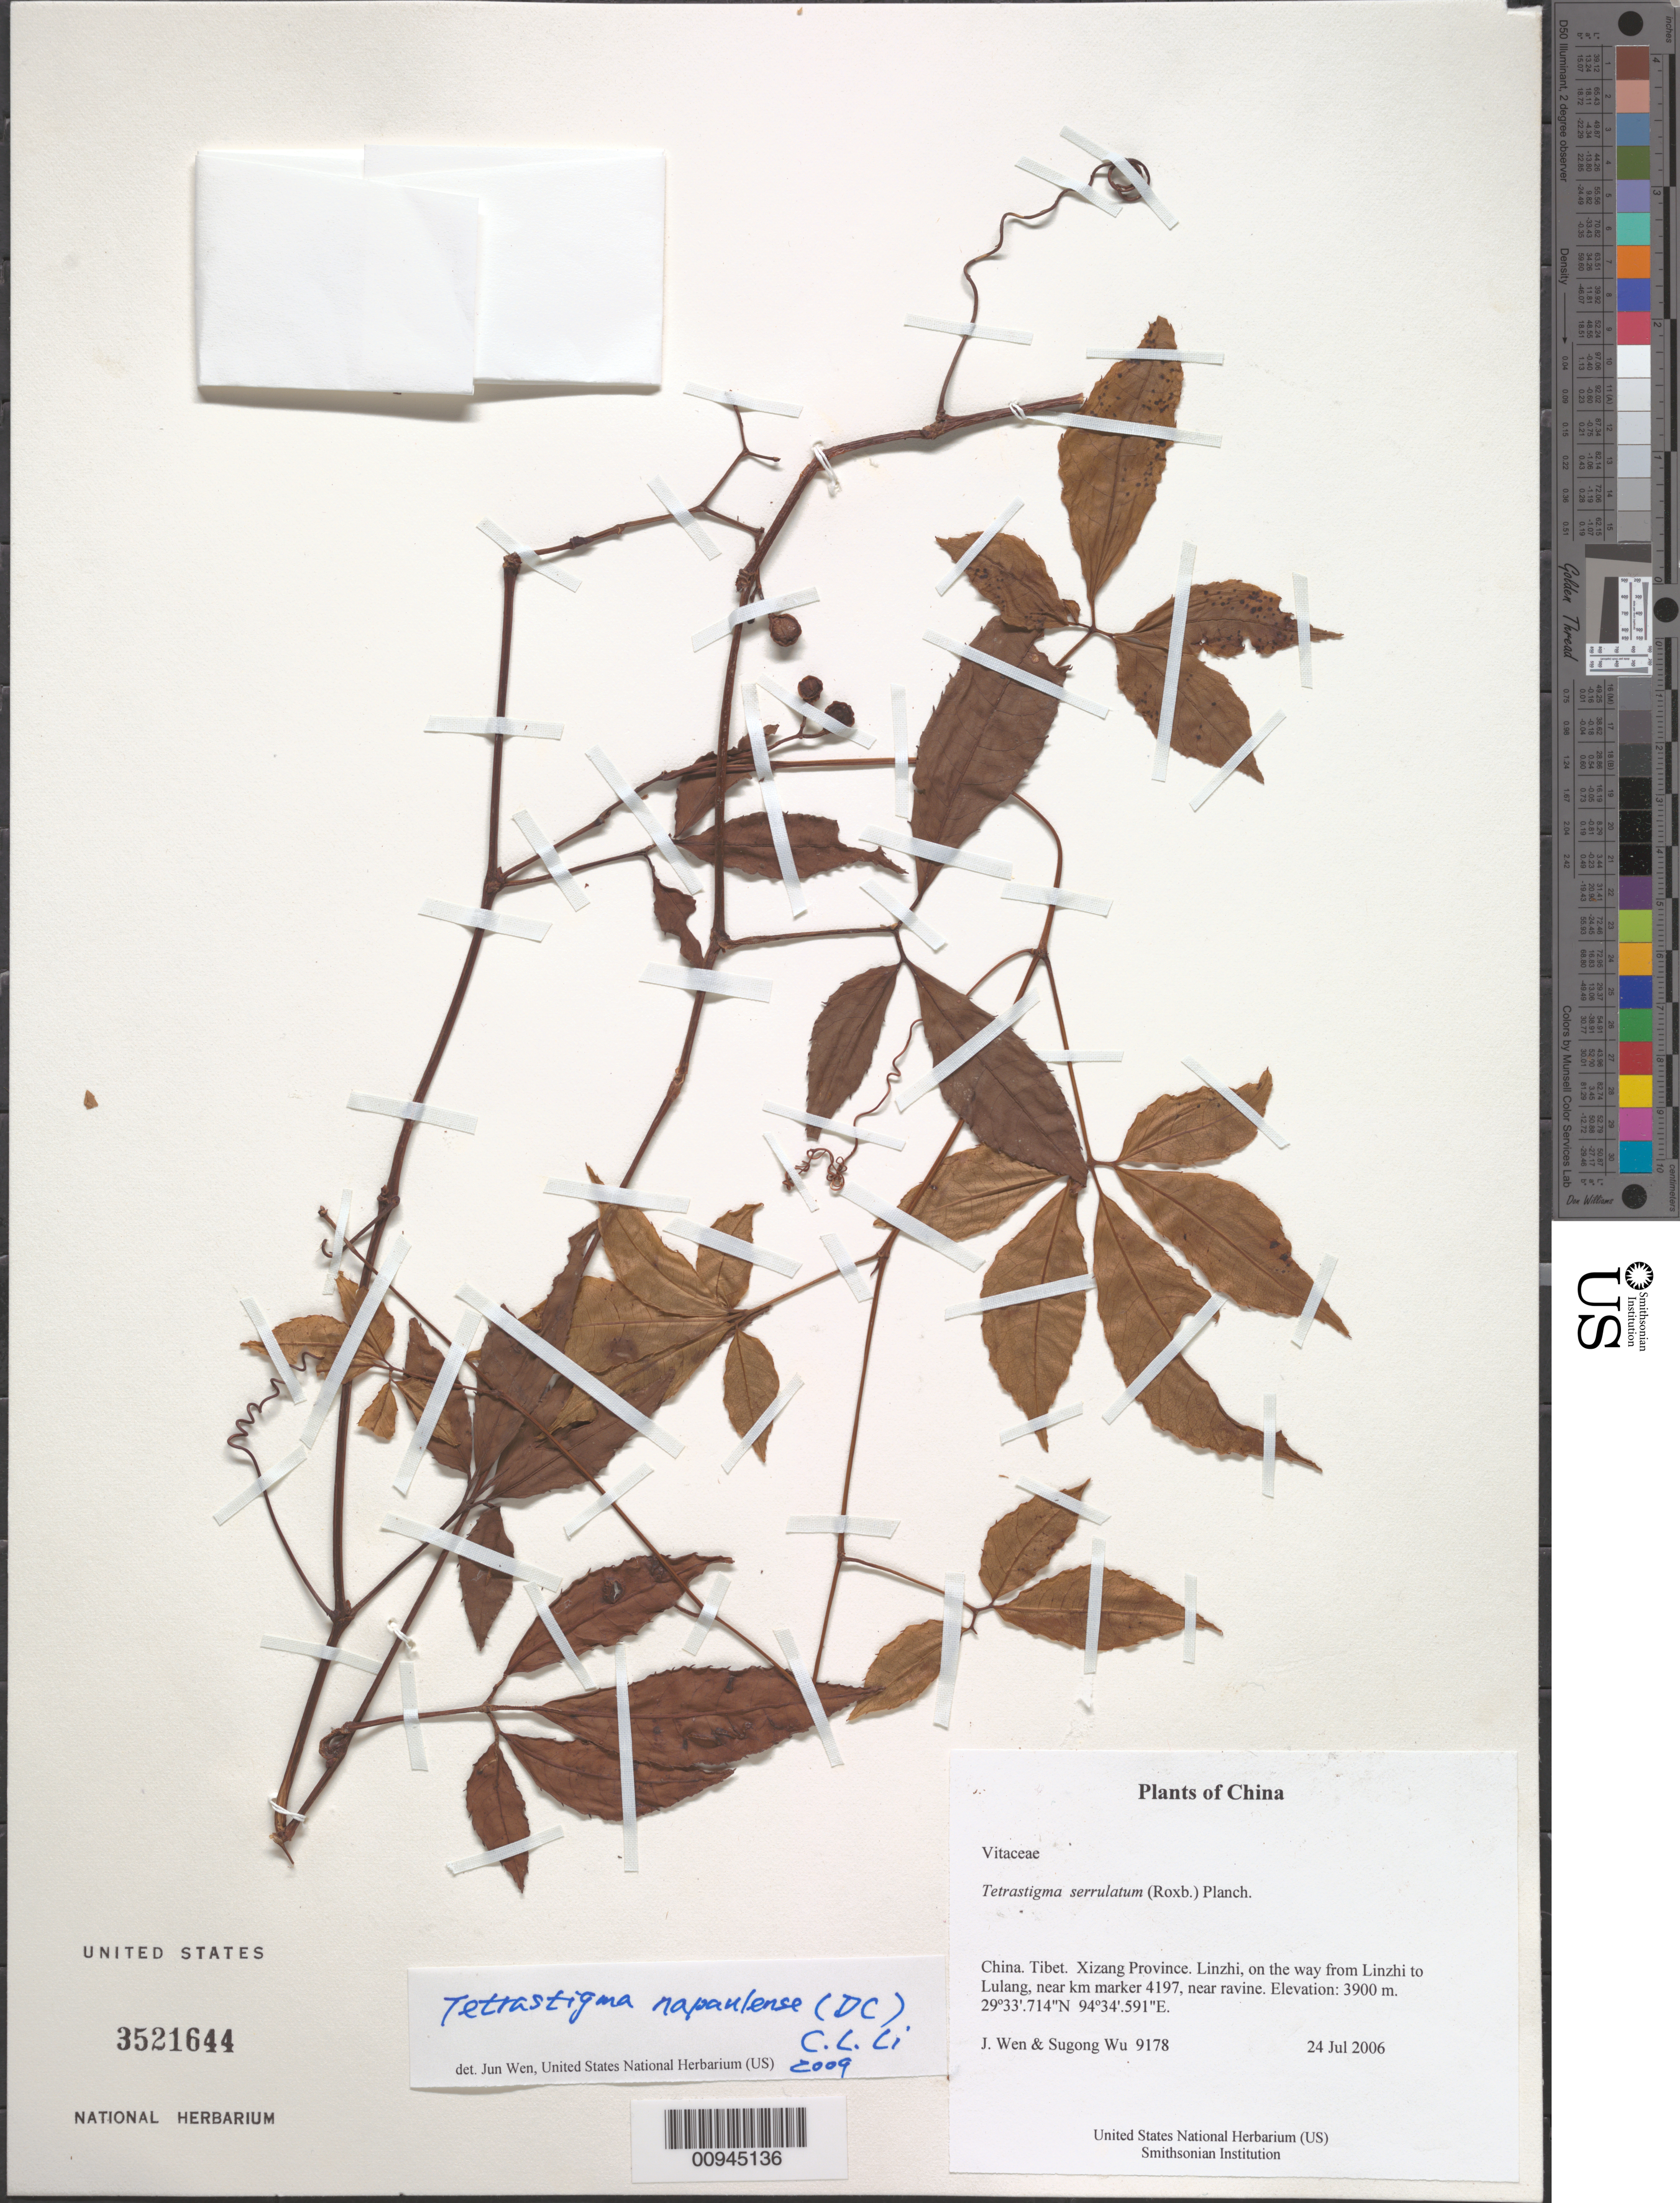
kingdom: Plantae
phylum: Tracheophyta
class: Magnoliopsida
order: Vitales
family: Vitaceae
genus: Tetrastigma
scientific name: Tetrastigma serrulatum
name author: (Roxb.) Planch.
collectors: J. Wen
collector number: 9178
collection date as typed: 24 Jul 2006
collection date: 2006-07-24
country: China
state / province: Xizang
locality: Xizang Province. Linzhi, on the way from Linzhi to Lulang, near km marker 4197, near ravine.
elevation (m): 3900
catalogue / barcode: US 3521644